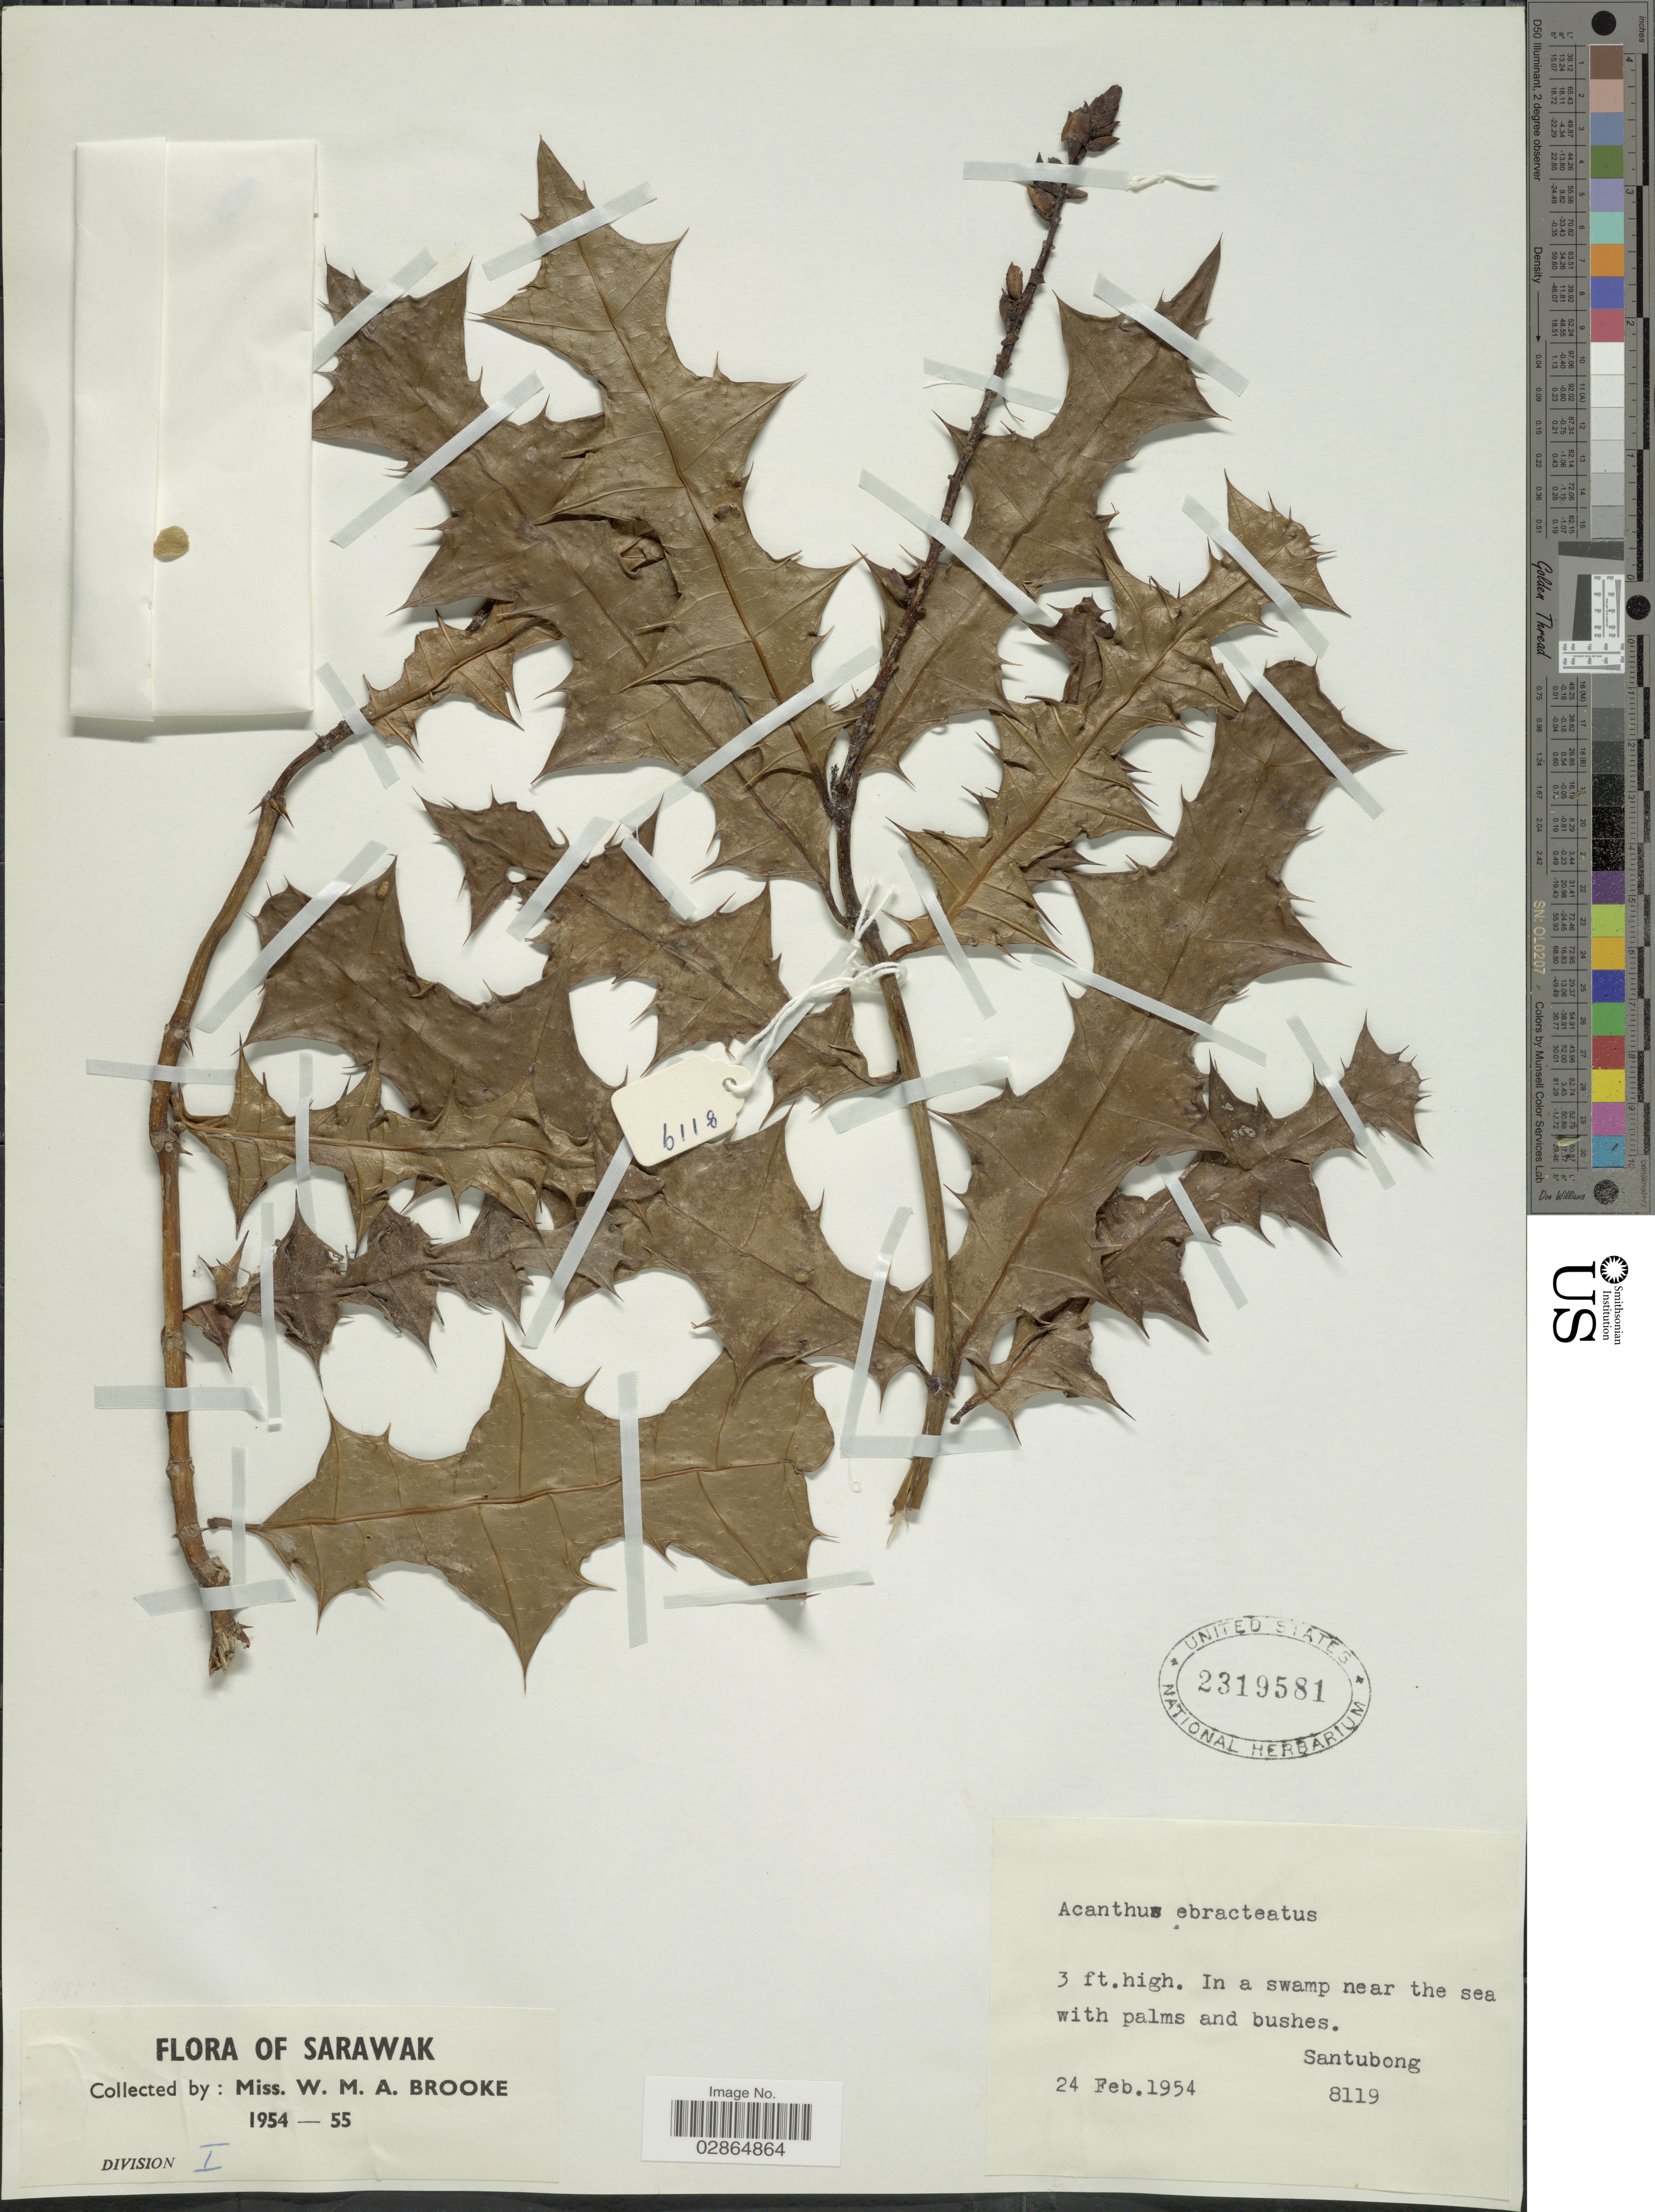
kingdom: Plantae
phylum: Tracheophyta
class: Magnoliopsida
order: Lamiales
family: Acanthaceae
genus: Acanthus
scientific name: Acanthus ebracteatus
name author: Vahl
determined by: Wagner, W. L., (BOT), Smithsonian Institution - National Museum of Natural History (UNITED STATES)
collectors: W. Brooke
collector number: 8119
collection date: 1954-02-24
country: Malaysia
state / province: Sarawak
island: Borneo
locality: Santubong. Division 1.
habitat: Swamp near the sea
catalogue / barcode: US 2319581